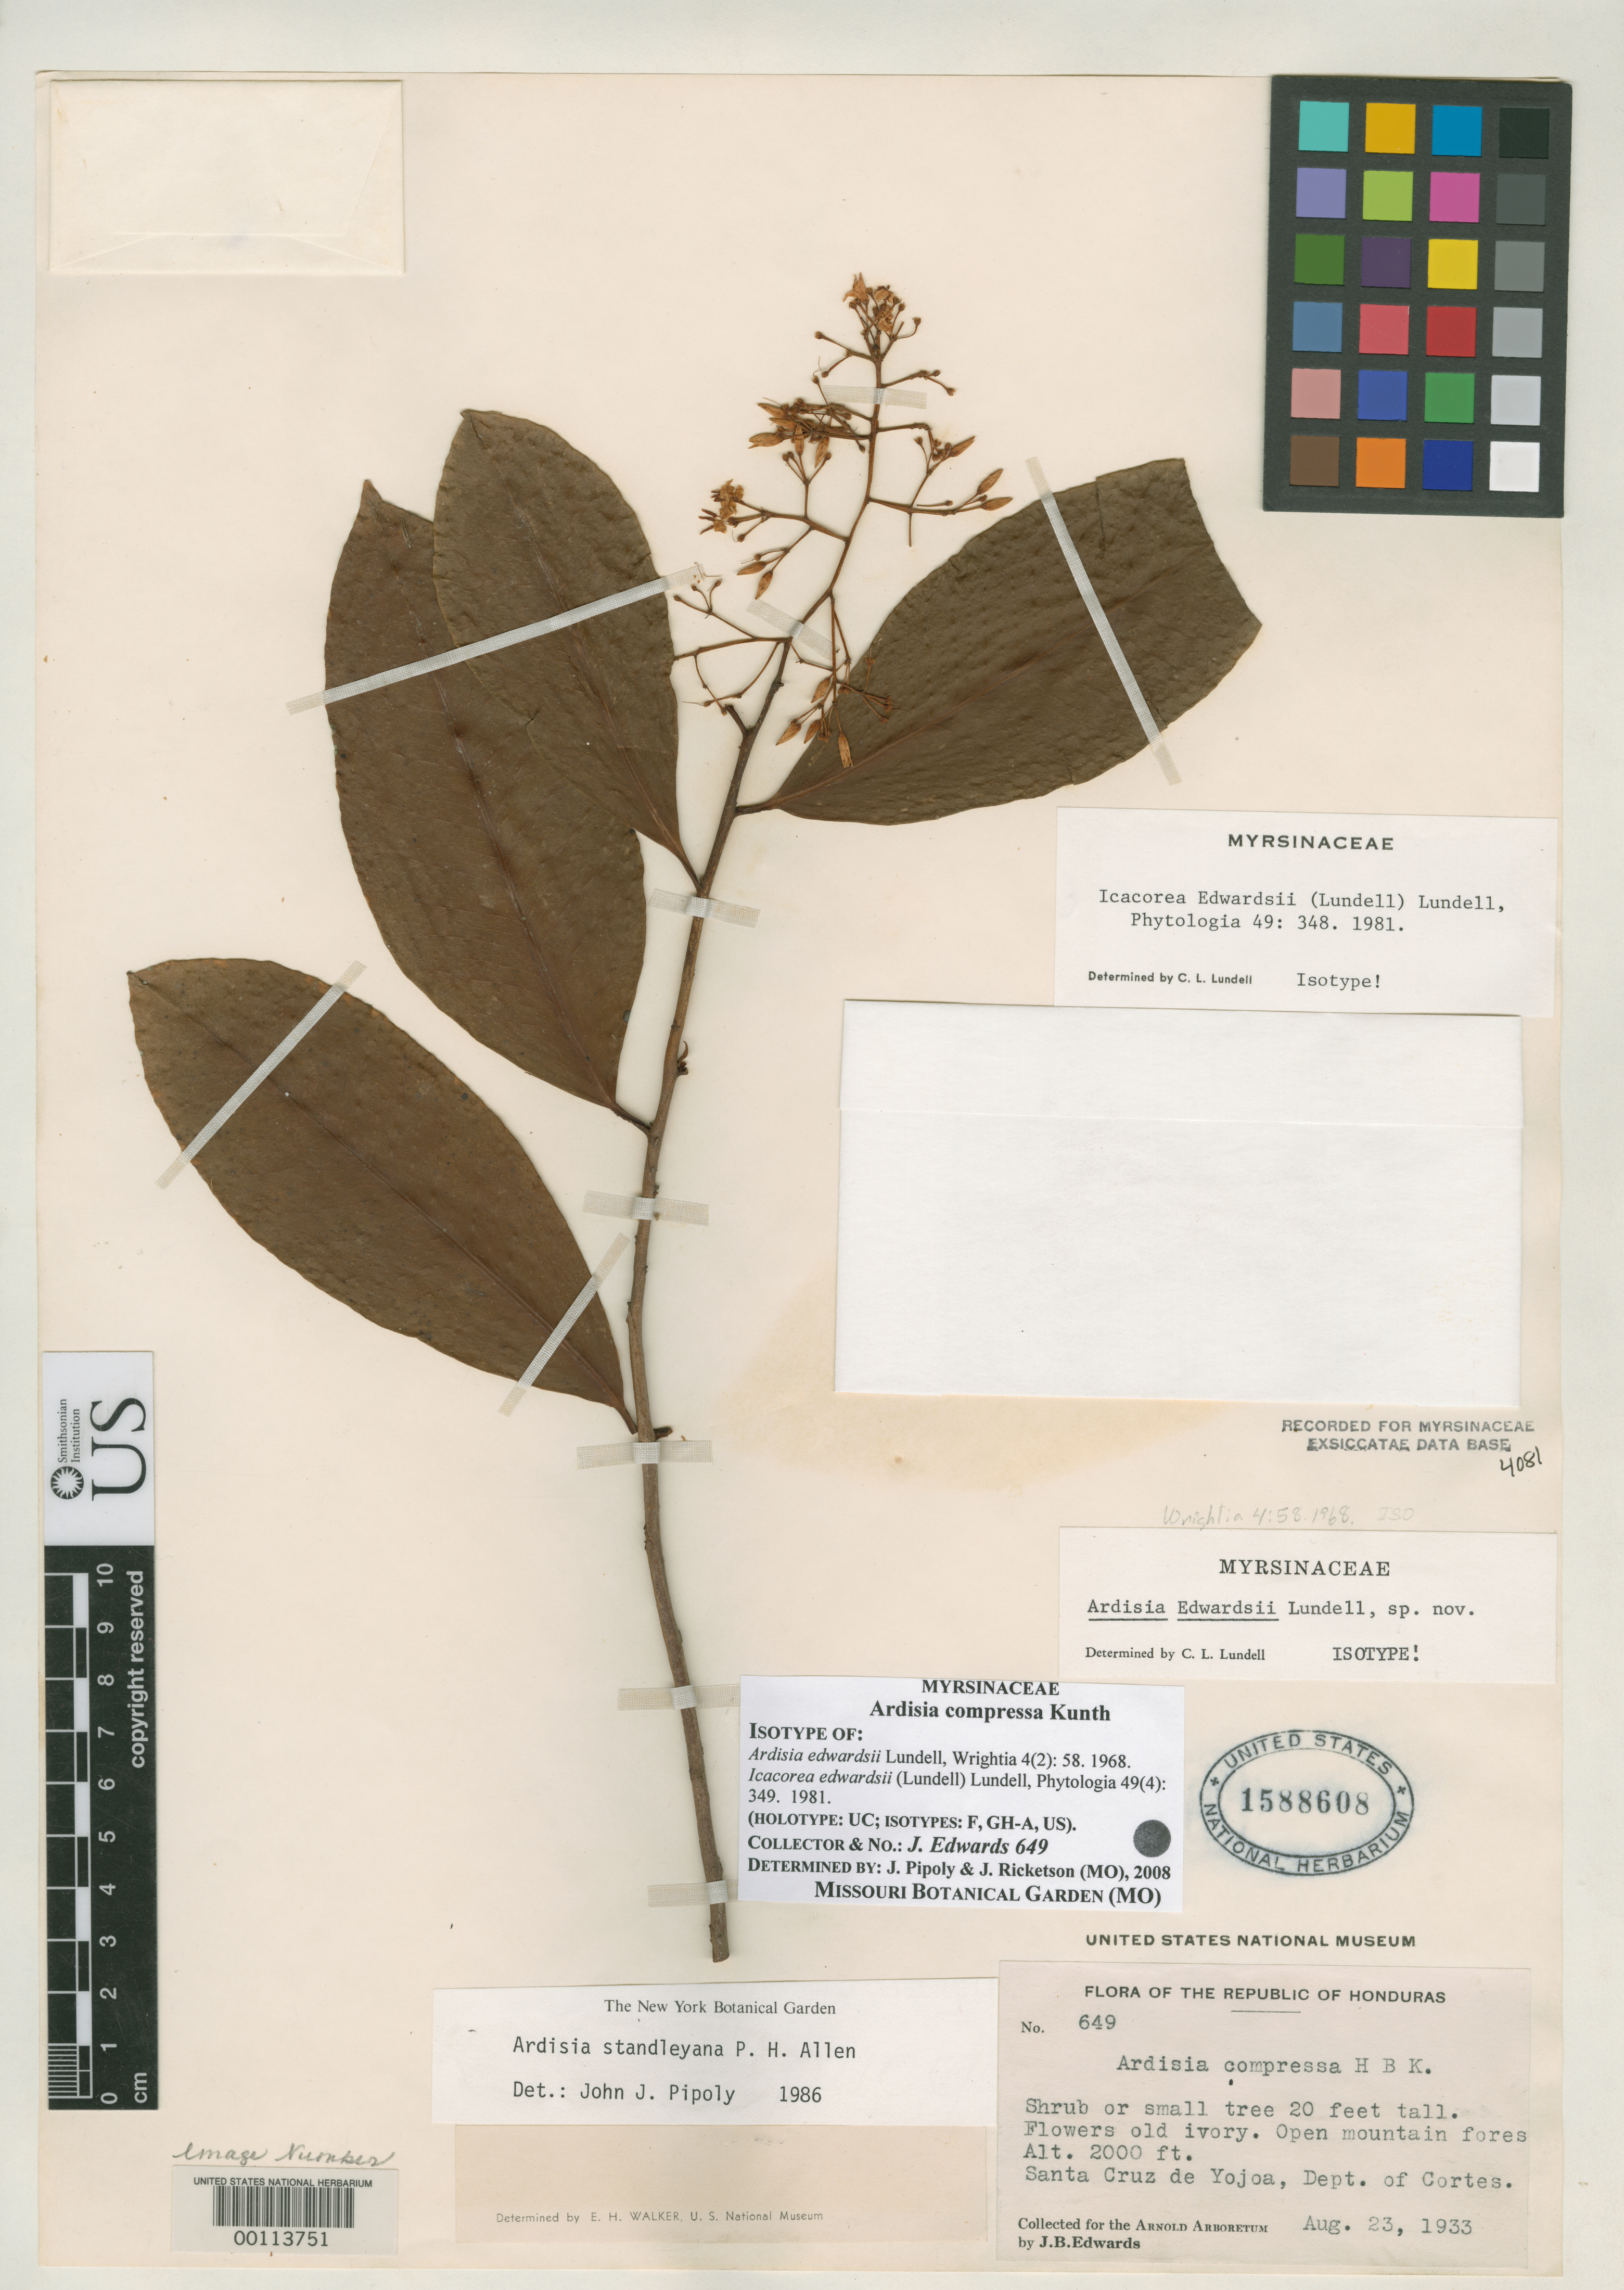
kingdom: Plantae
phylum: Tracheophyta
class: Magnoliopsida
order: Ericales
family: Primulaceae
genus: Ardisia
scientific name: Ardisia edwardsii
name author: Lundell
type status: Isotype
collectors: J. B. Edwards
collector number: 649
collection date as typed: Aug. 23, 1933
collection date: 1933-08-23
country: Honduras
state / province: Cortés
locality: Santa Cruz de Yojoa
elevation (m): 610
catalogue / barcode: US 1588608